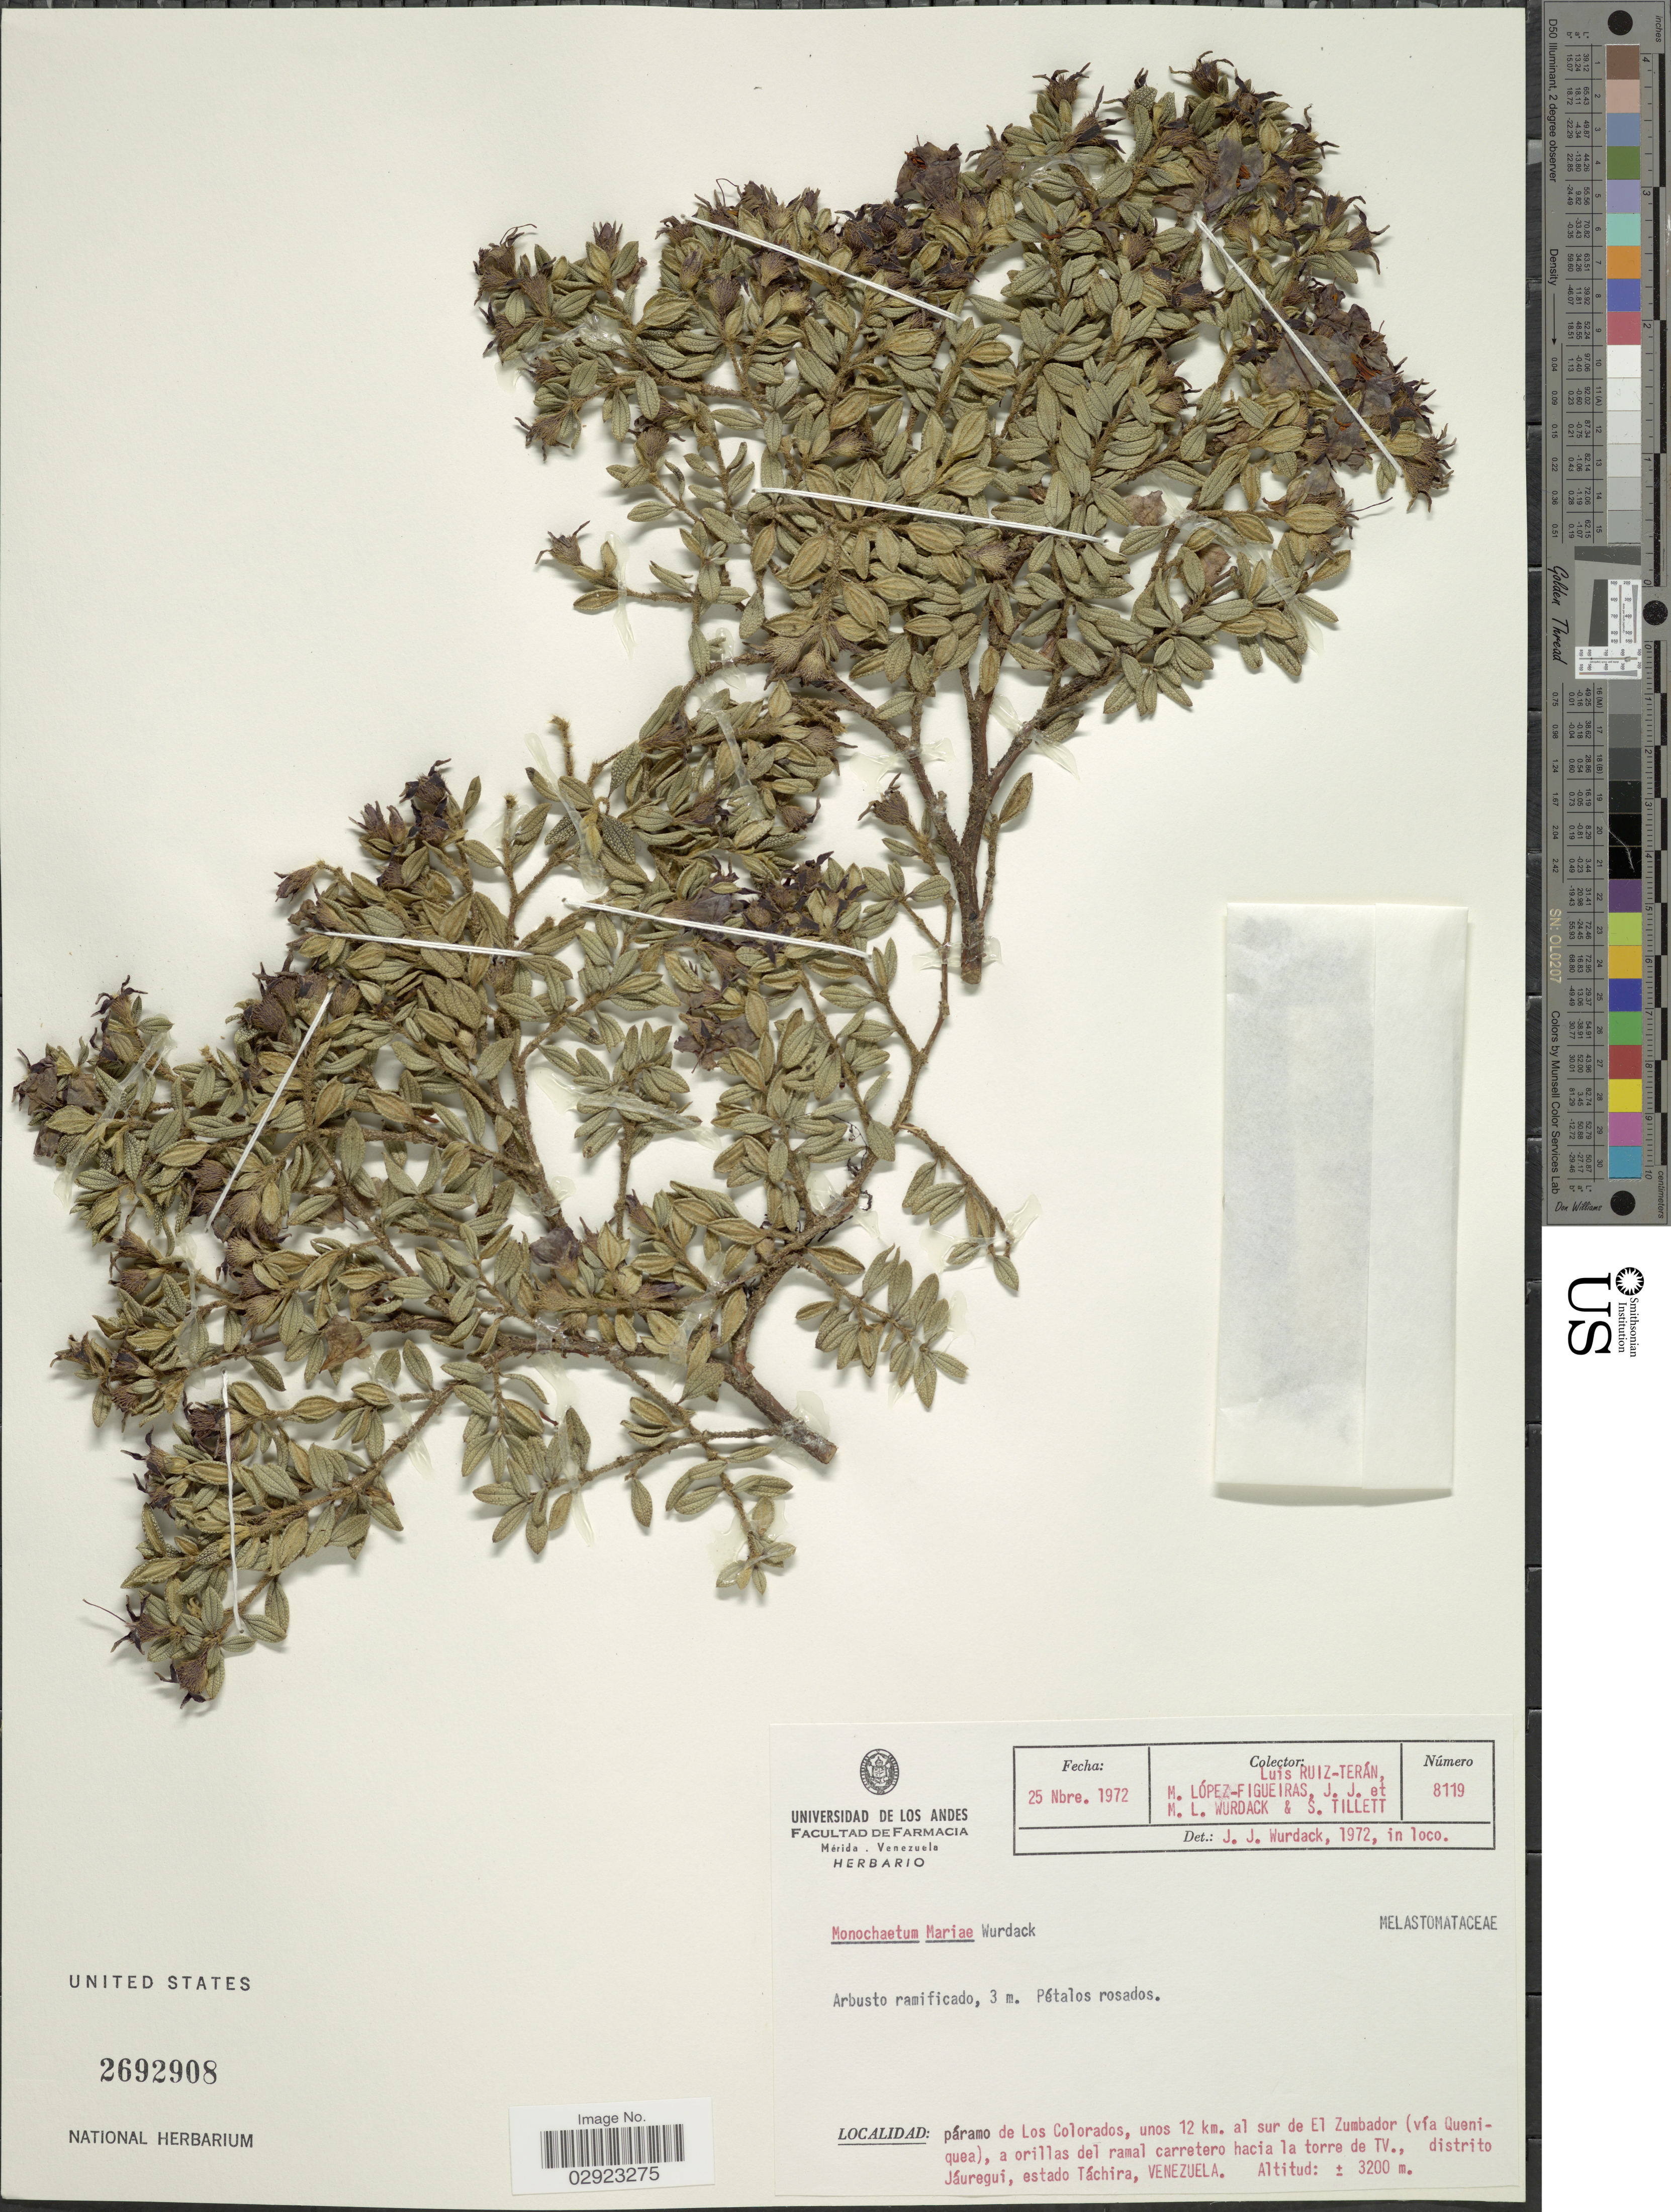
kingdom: Plantae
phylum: Tracheophyta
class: Magnoliopsida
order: Myrtales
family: Melastomataceae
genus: Monochaetum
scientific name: Monochaetum mariae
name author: Wurdack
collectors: L. Teran, M. López Figueiras, J. J. Wurdack & M. L. Wurdack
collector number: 8119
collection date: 1972-11-25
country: Venezuela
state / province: Tachira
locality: Páramo de Los Colorados, unos 12 km. al sur de El Zumbador (vía Quaniquea), a orillas del ramal carretero hacia la torre de Tv., distrito Jáuregui.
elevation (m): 3200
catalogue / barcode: US 2692908